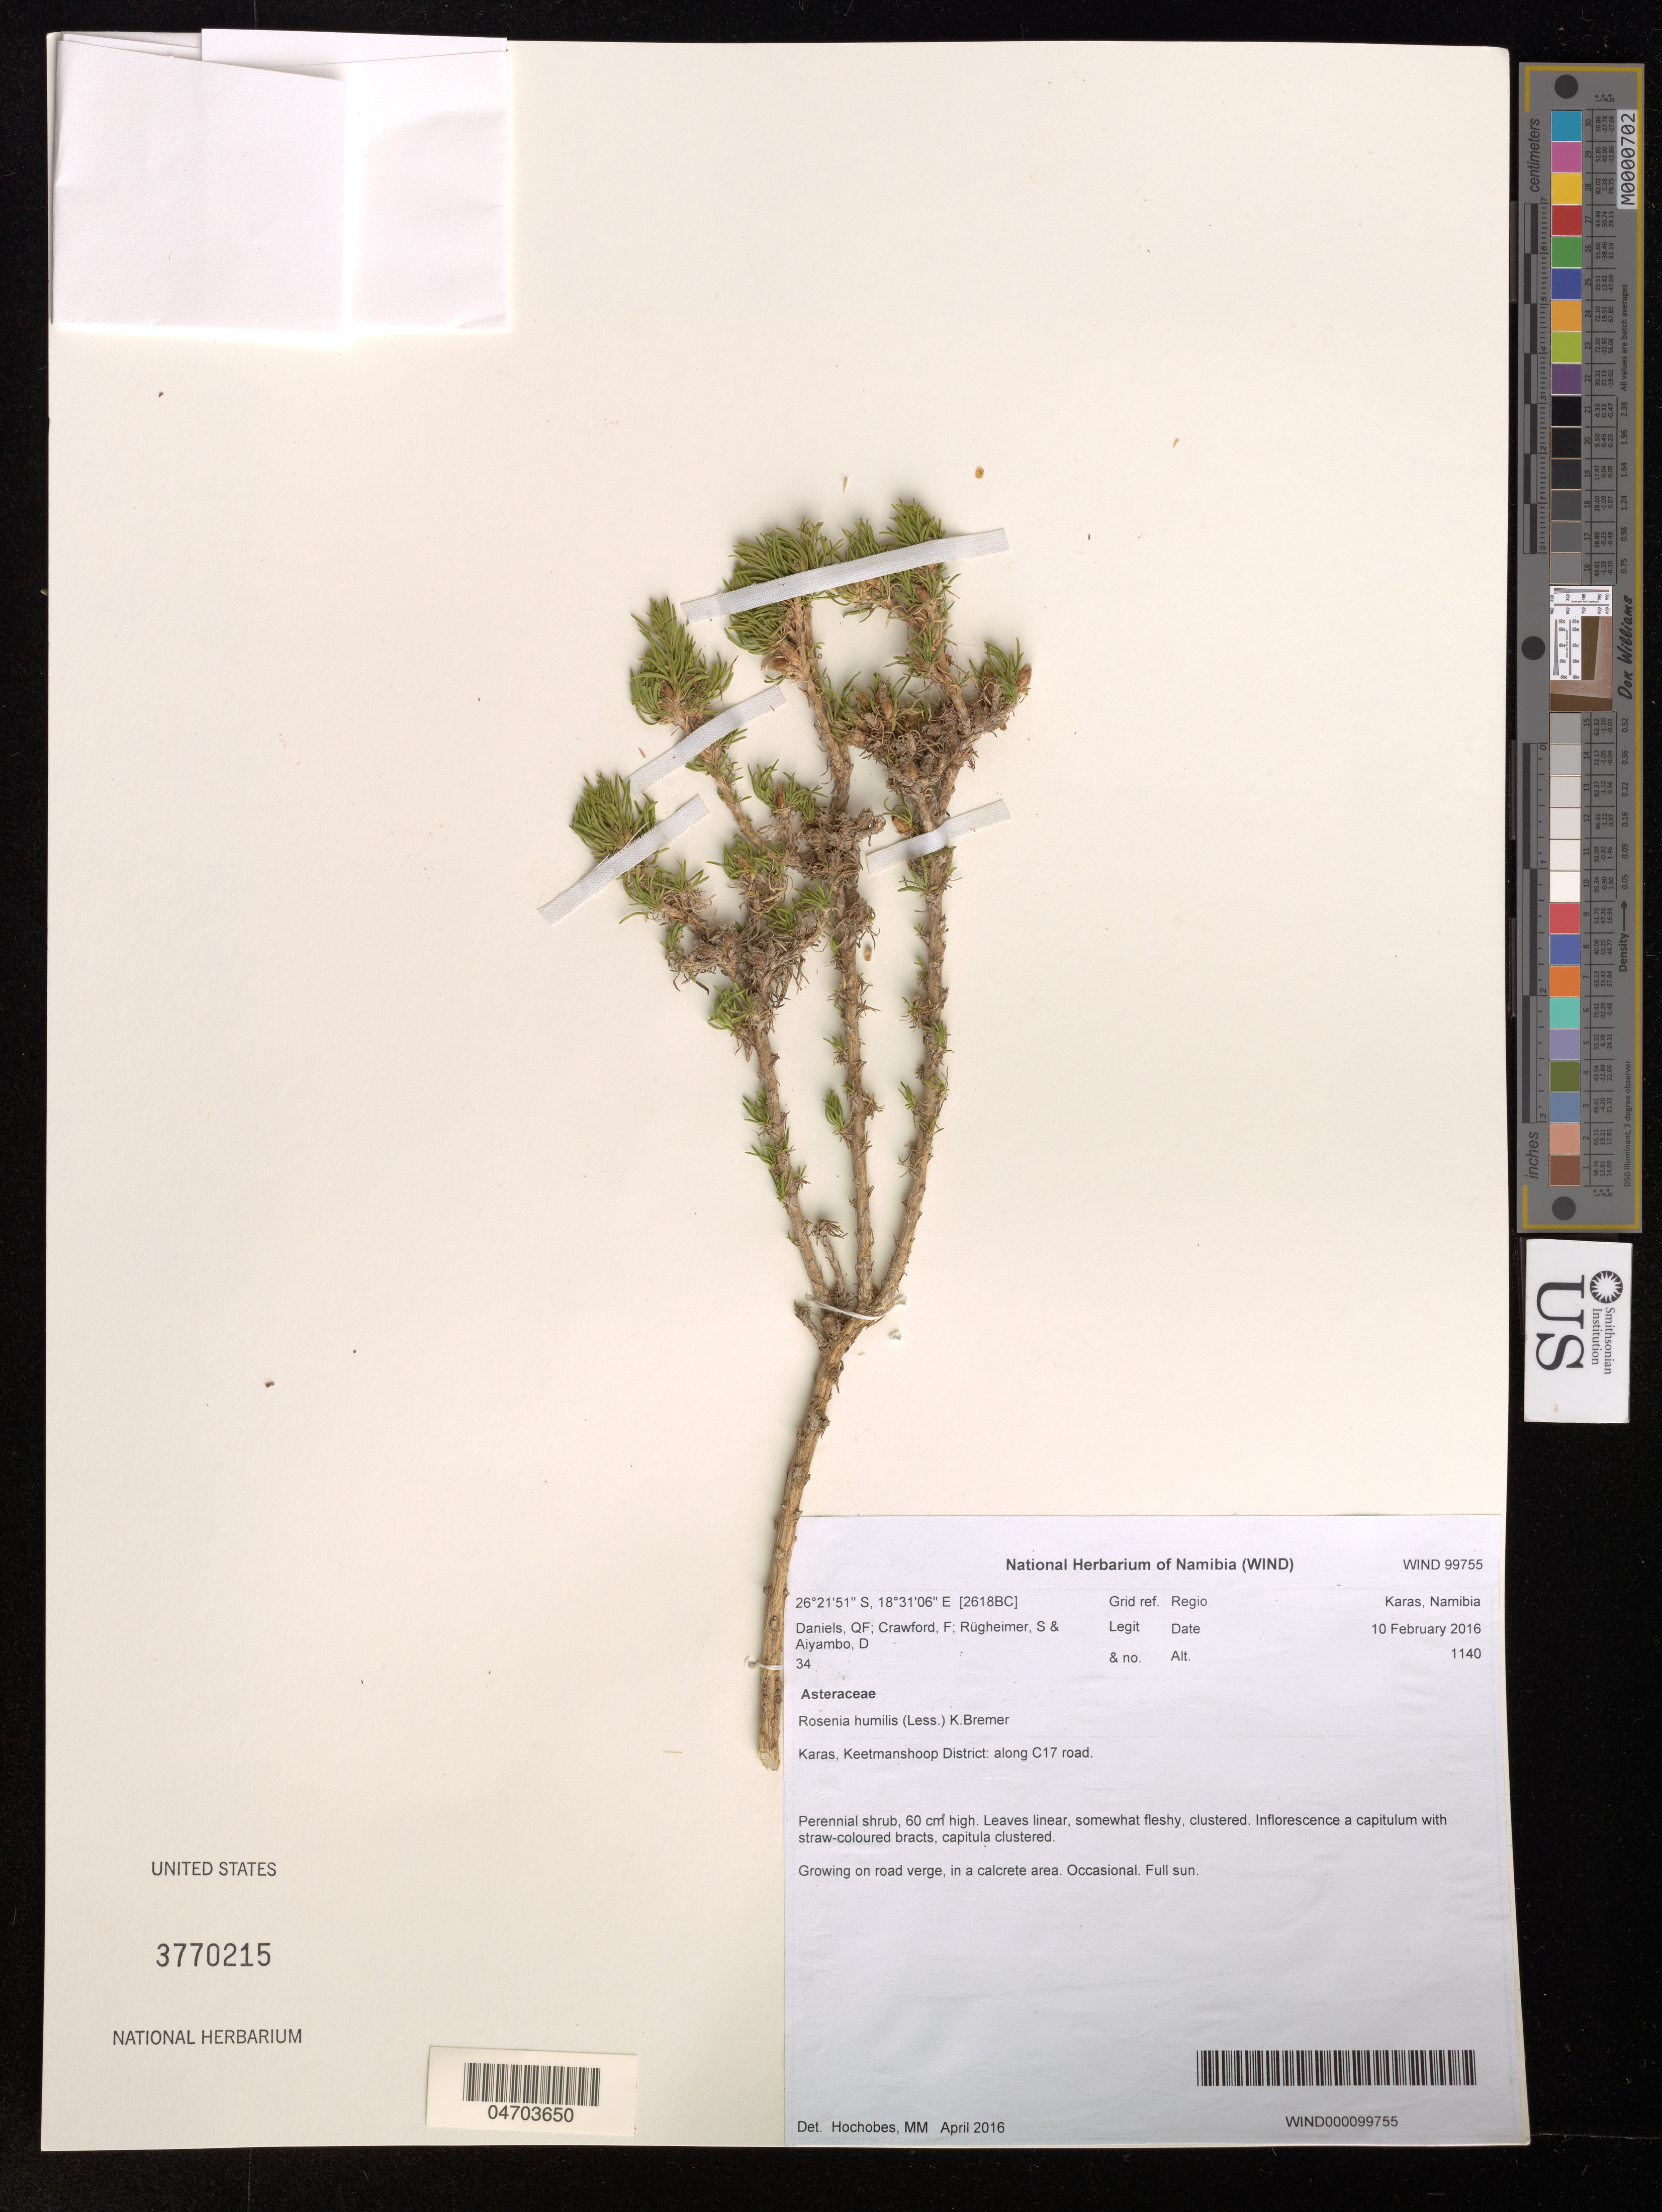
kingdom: Plantae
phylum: Tracheophyta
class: Magnoliopsida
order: Asterales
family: Asteraceae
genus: Rosenia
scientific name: Rosenia humilis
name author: (Less.) K. Bremer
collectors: Q. Daniels, F. Crawford, S. Rugheimer & D. Aiyambo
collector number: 34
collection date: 2016-02-10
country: Namibia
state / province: Karas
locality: Karas, Keetmanshoop District: along C17 road.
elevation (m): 1140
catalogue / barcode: US 3770215